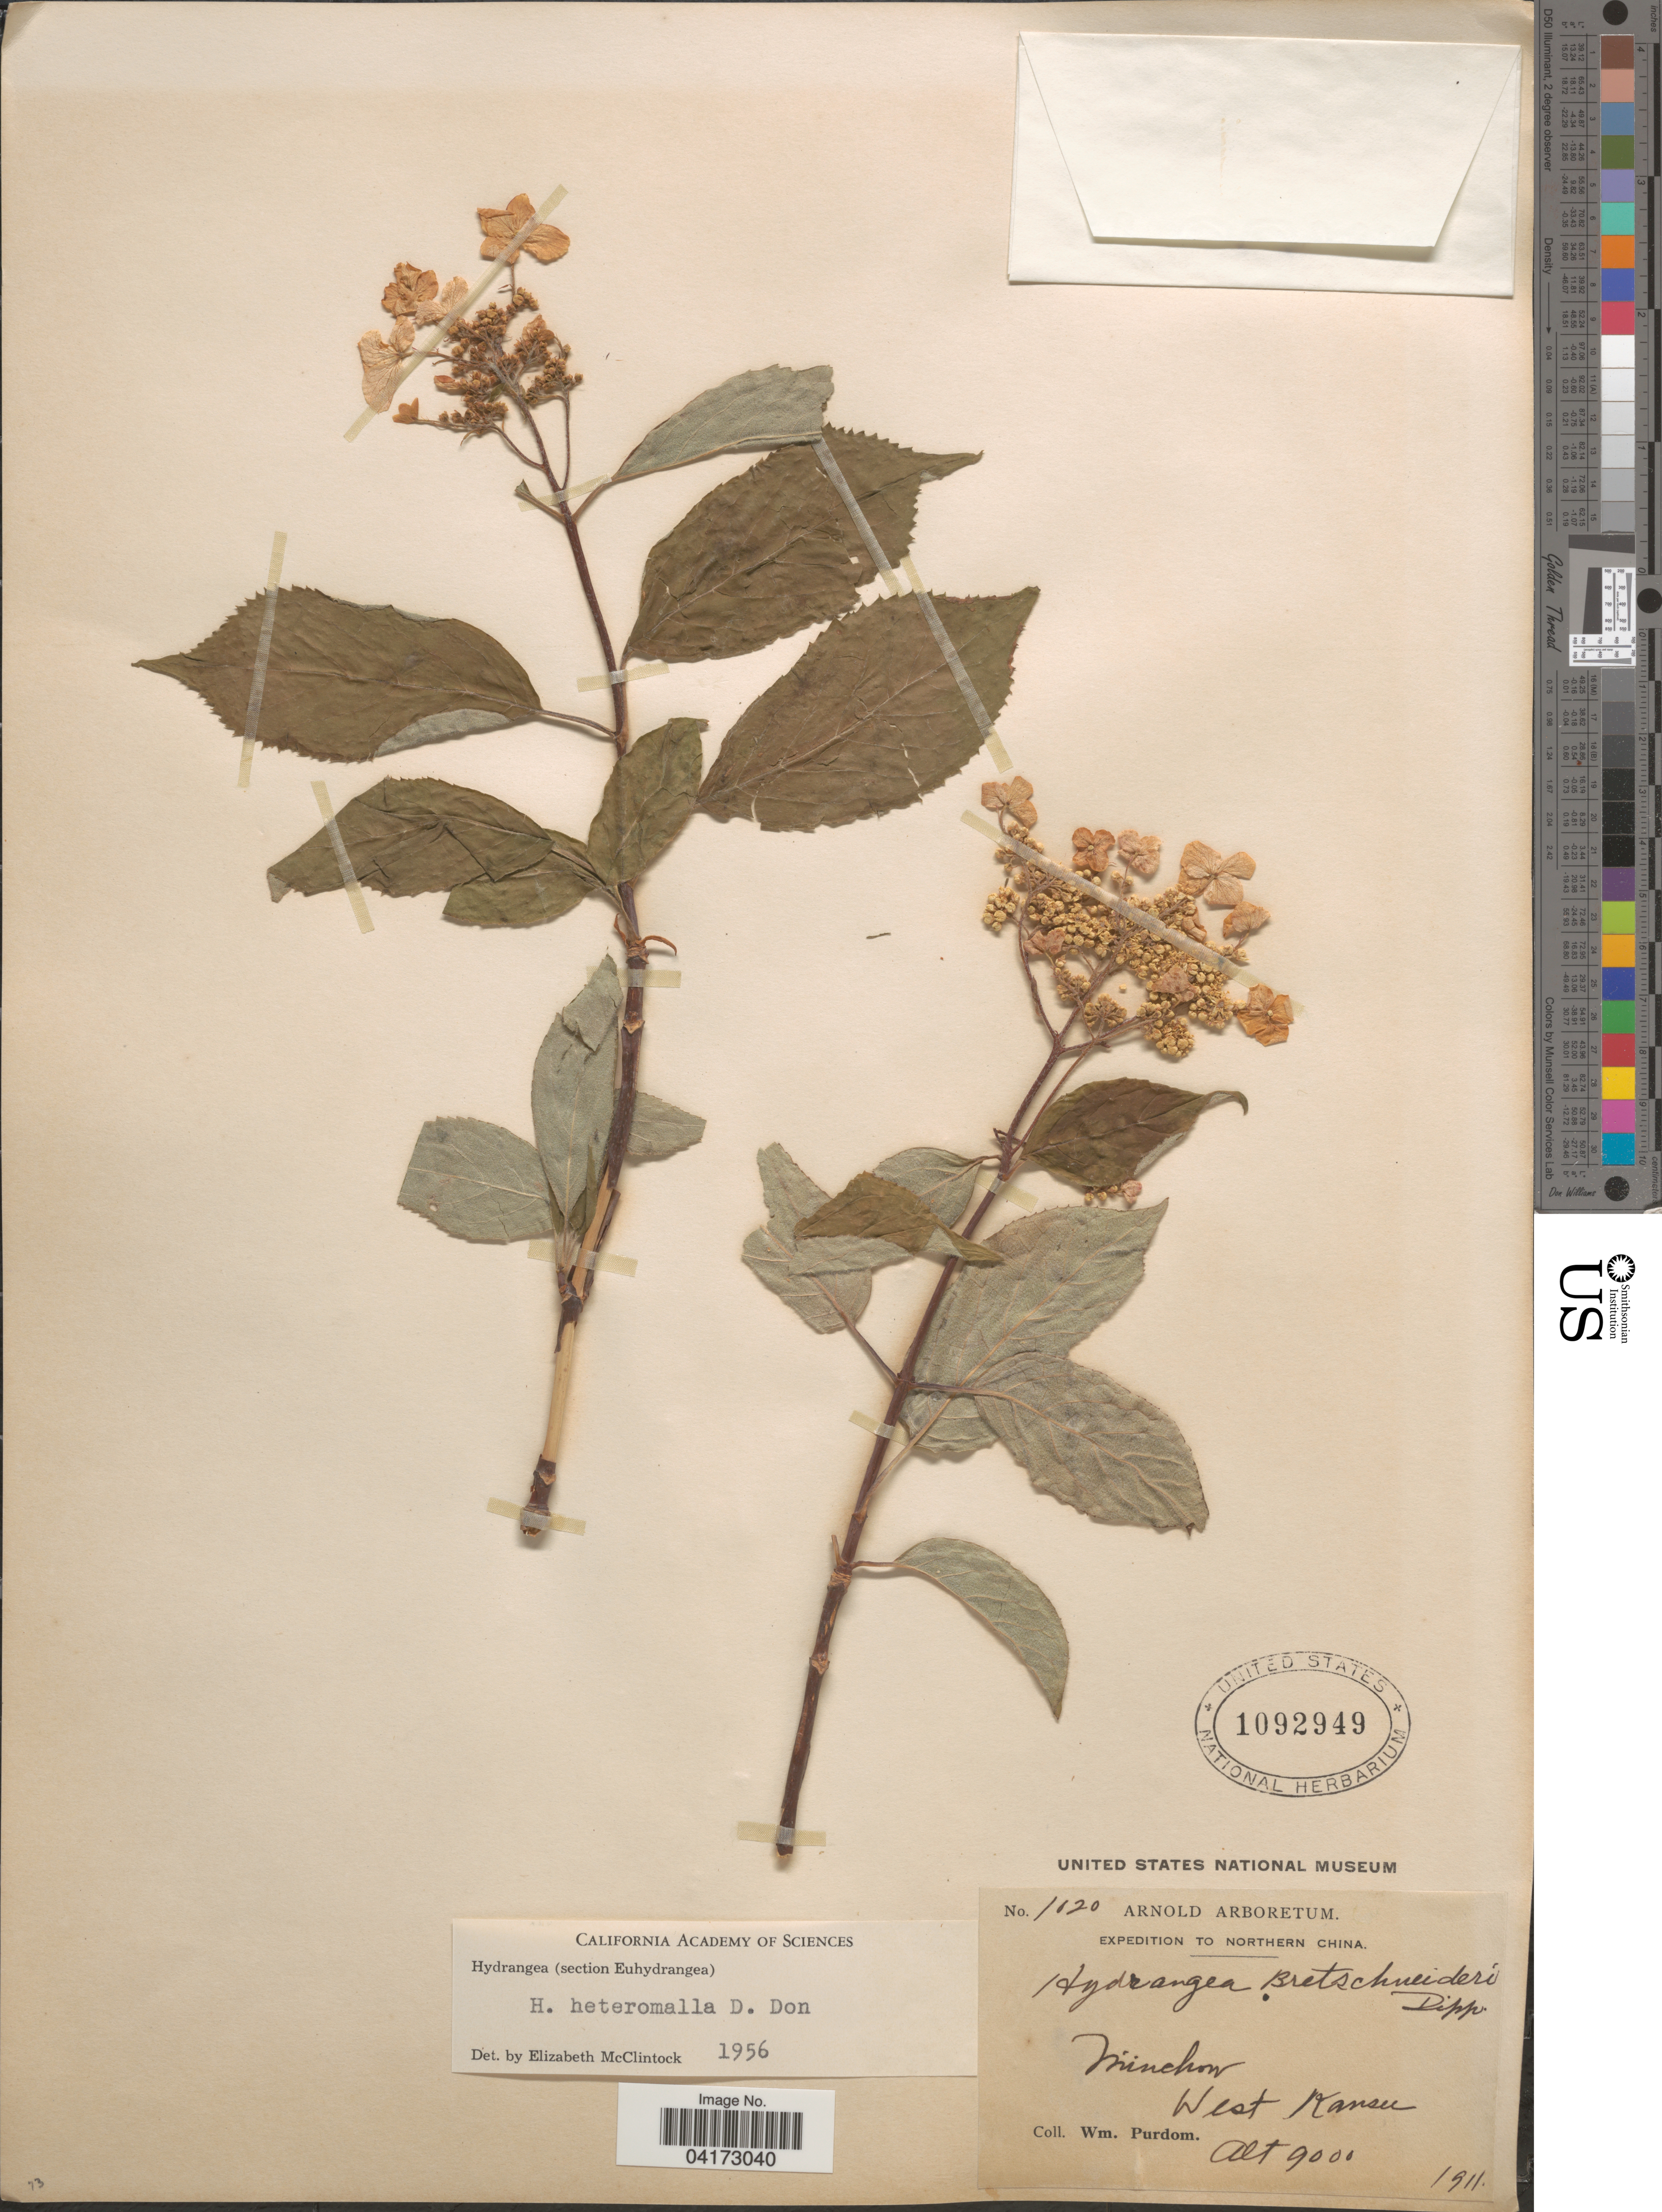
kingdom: Plantae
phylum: Tracheophyta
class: Magnoliopsida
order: Cornales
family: Hydrangeaceae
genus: Hydrangea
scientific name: Hydrangea heteromalla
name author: D. Don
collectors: W. Purdom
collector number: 1020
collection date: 1911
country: China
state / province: Gansu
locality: Expedition to Northern China. Minchow. West Kansu.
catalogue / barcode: US 1092949